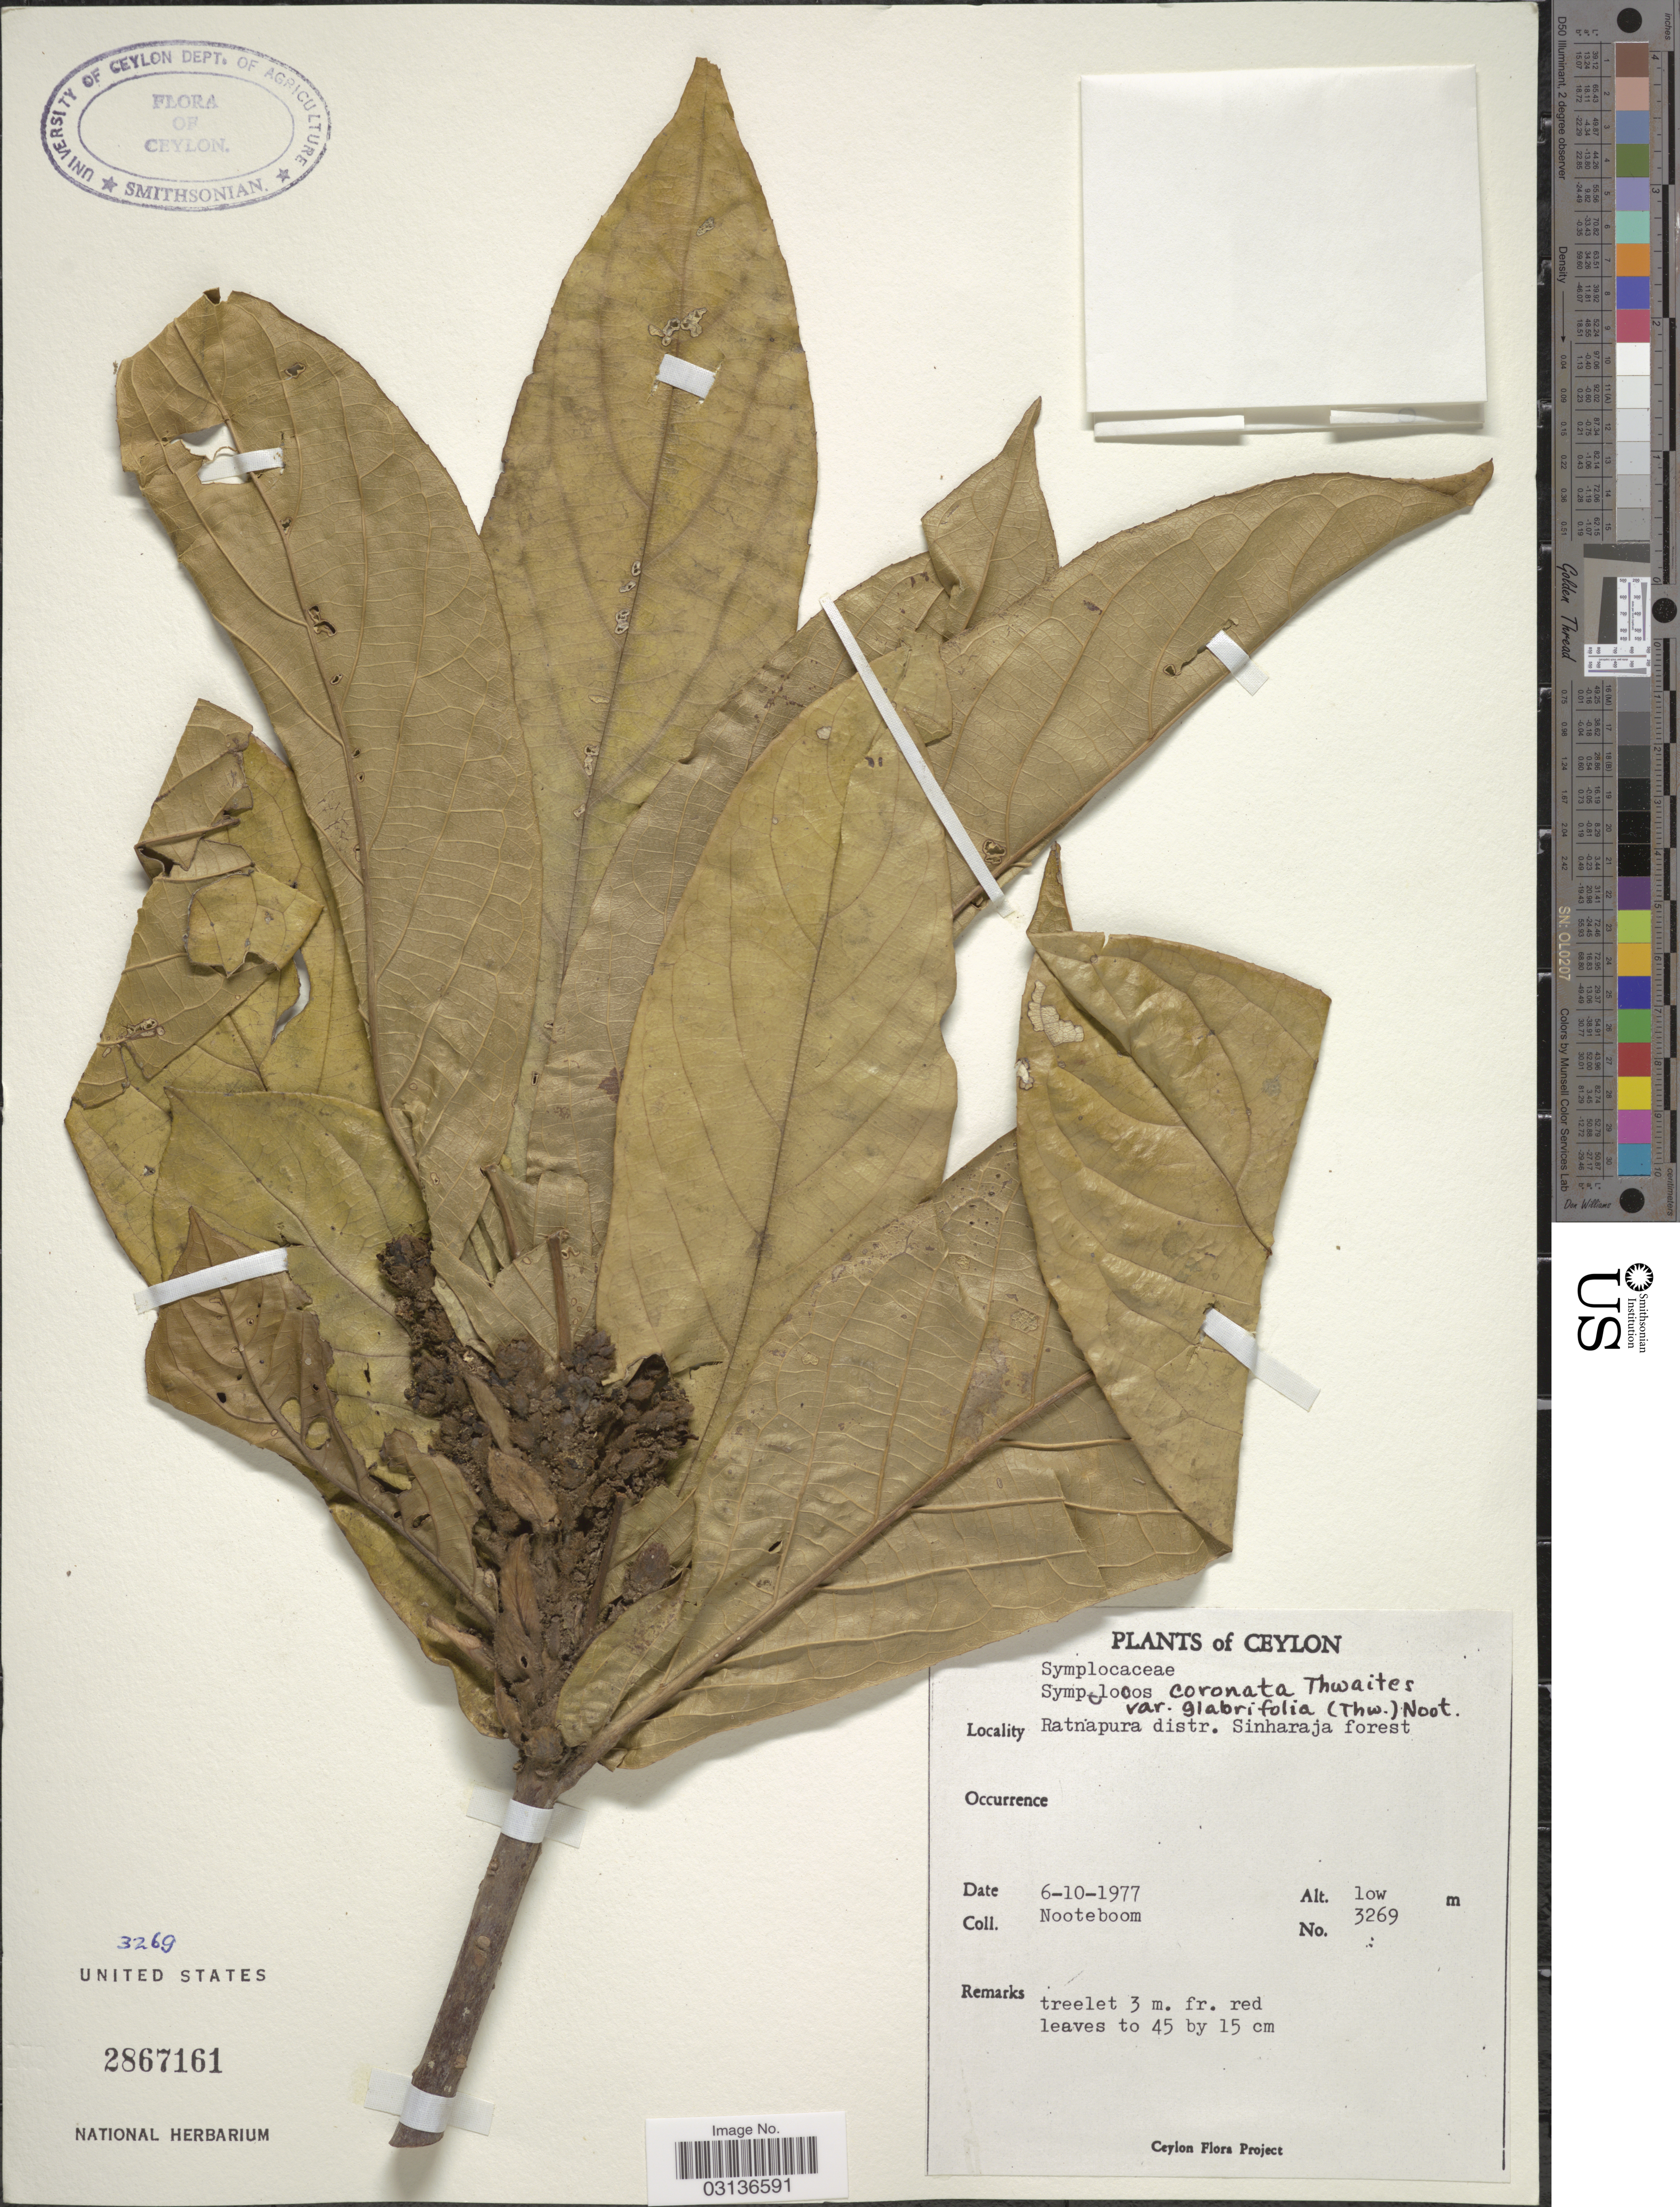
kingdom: Plantae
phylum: Tracheophyta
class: Magnoliopsida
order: Ericales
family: Symplocaceae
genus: Symplocos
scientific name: Symplocos coronata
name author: Thwaites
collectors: Nooteboom, --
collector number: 3269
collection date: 1977-10-06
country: Sri Lanka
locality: Ceylon. Ratnapura distr. Sinharaja forest.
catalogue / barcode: US 2867161